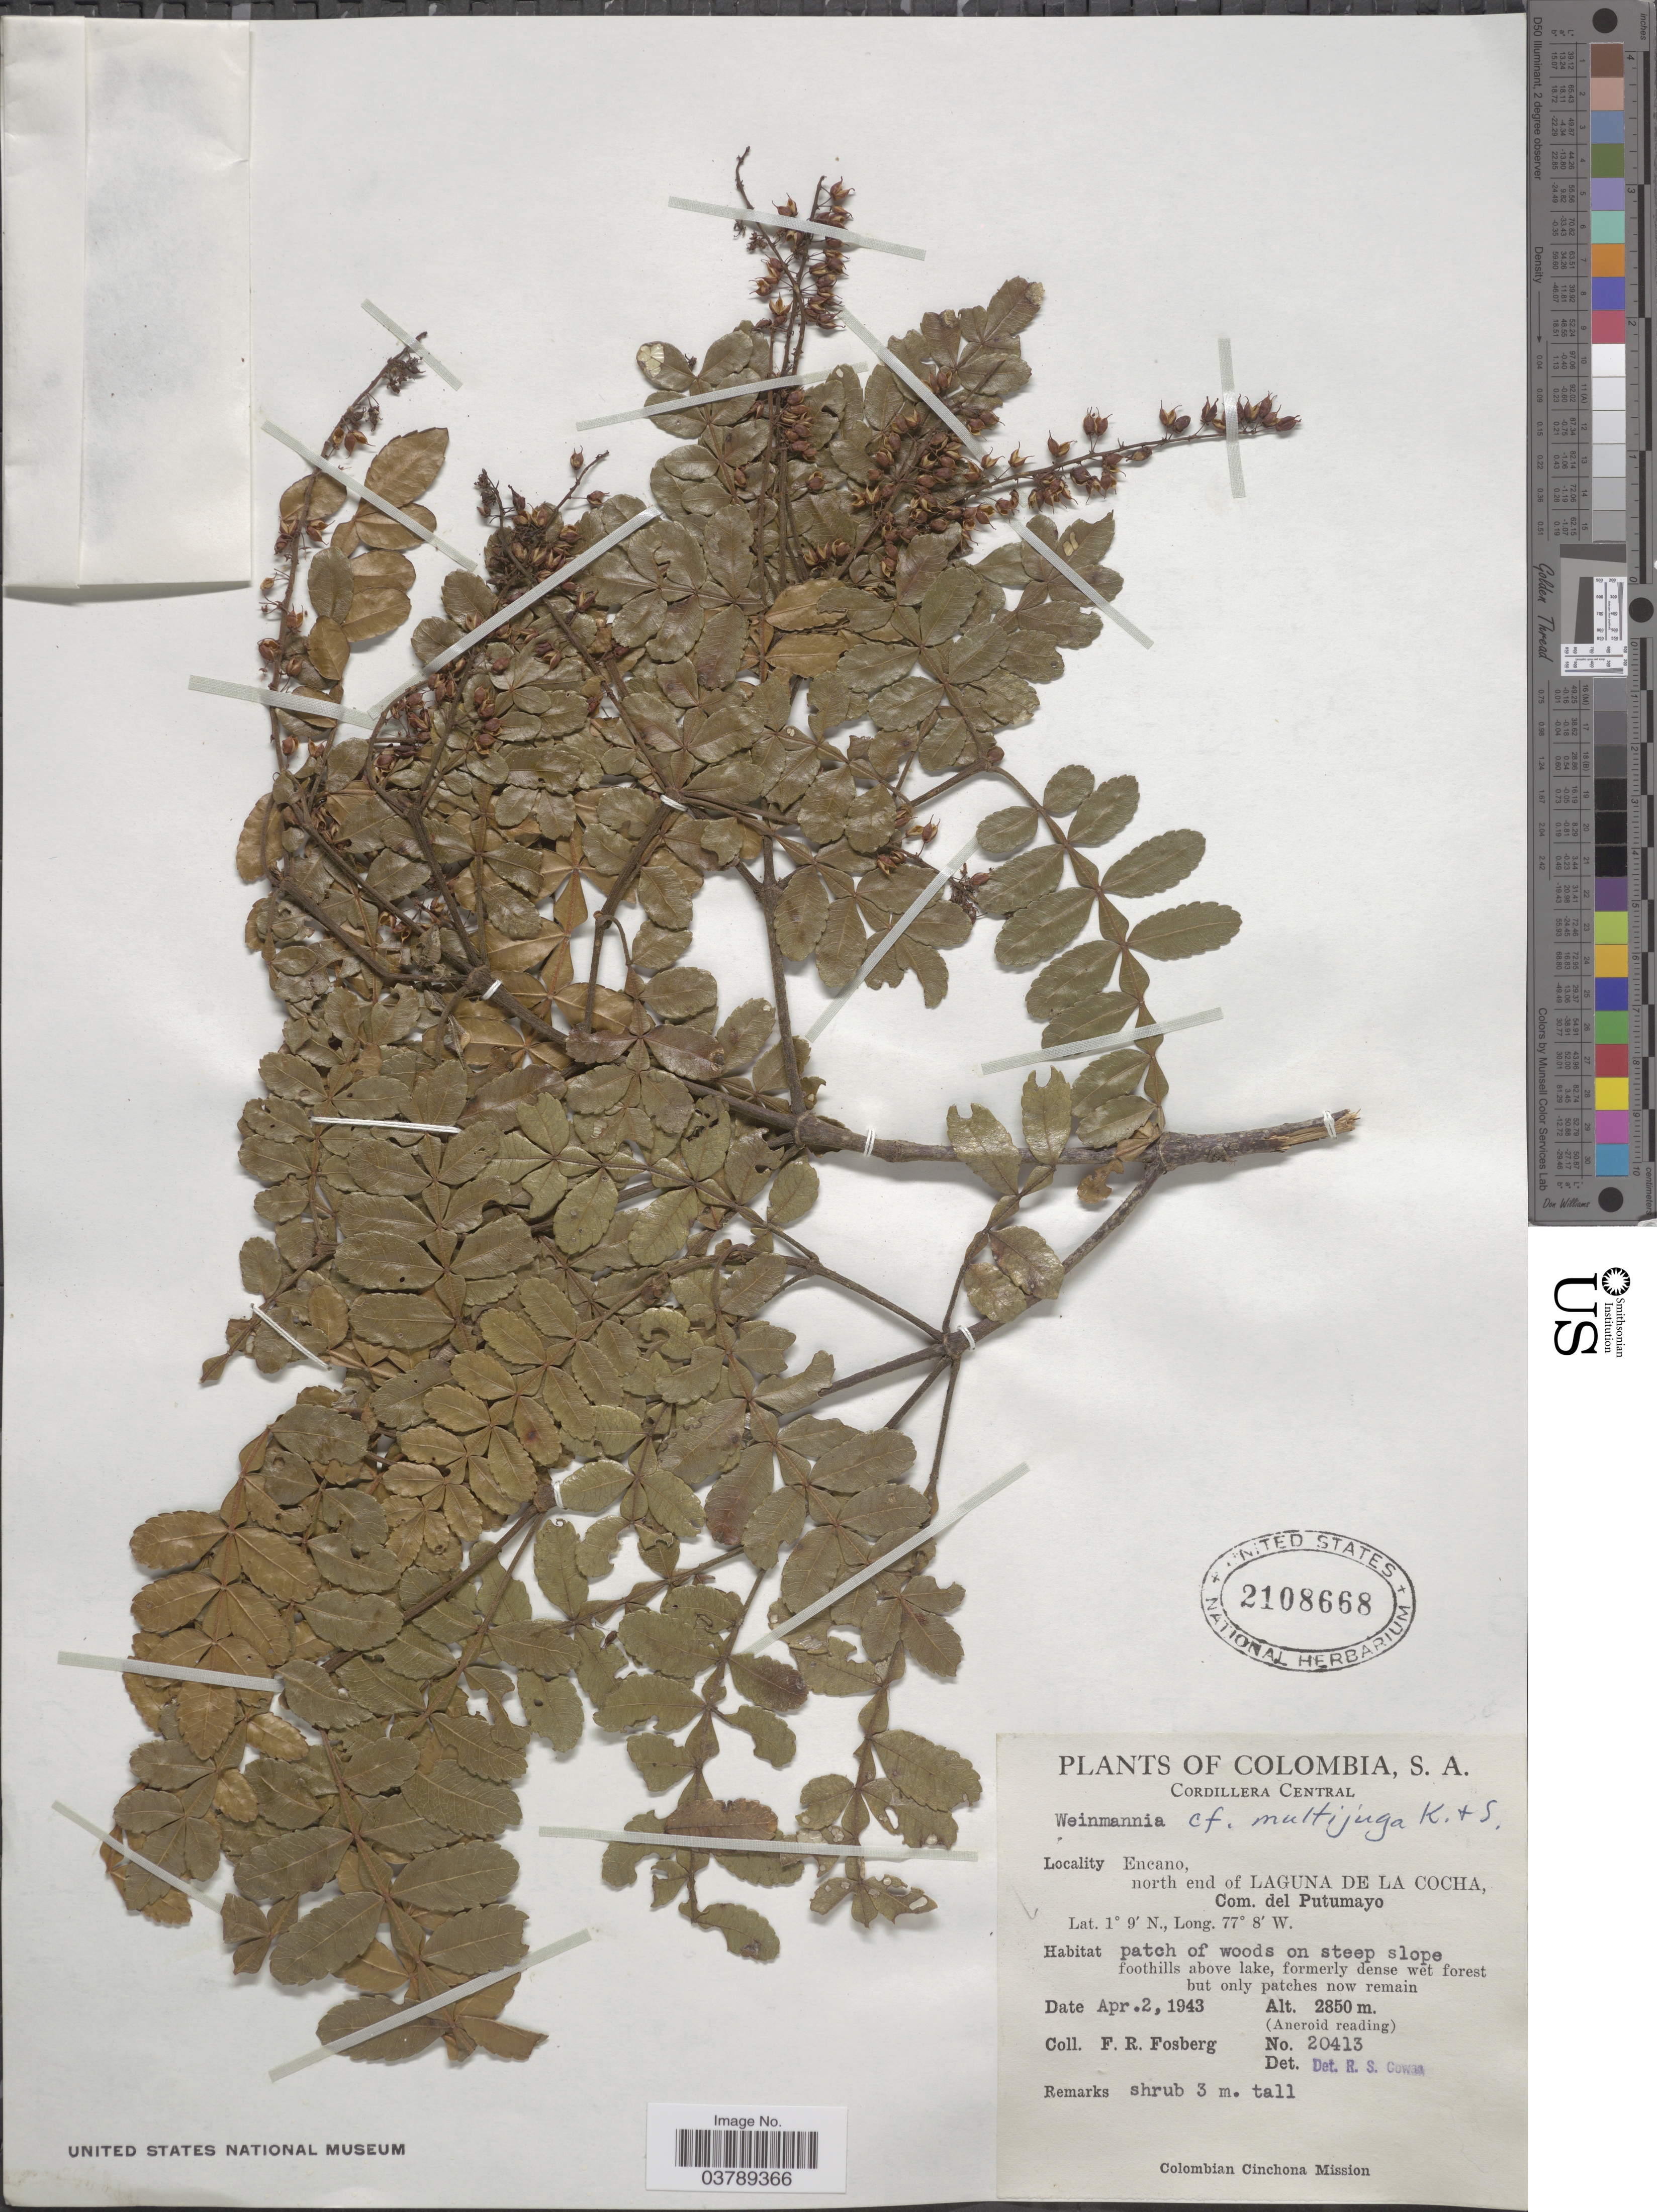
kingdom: Plantae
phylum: Tracheophyta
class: Magnoliopsida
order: Oxalidales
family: Cunoniaceae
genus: Weinmannia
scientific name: Weinmannia multijuga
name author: Killip & A.C. Sm.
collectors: F. R. Fosberg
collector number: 20143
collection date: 1943-04-02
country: Colombia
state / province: Putumayo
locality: Cordilllera Central. Encano, north end of Laguna de La Cocha, Com. del Putumayo.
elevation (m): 2850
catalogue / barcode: US 2108668